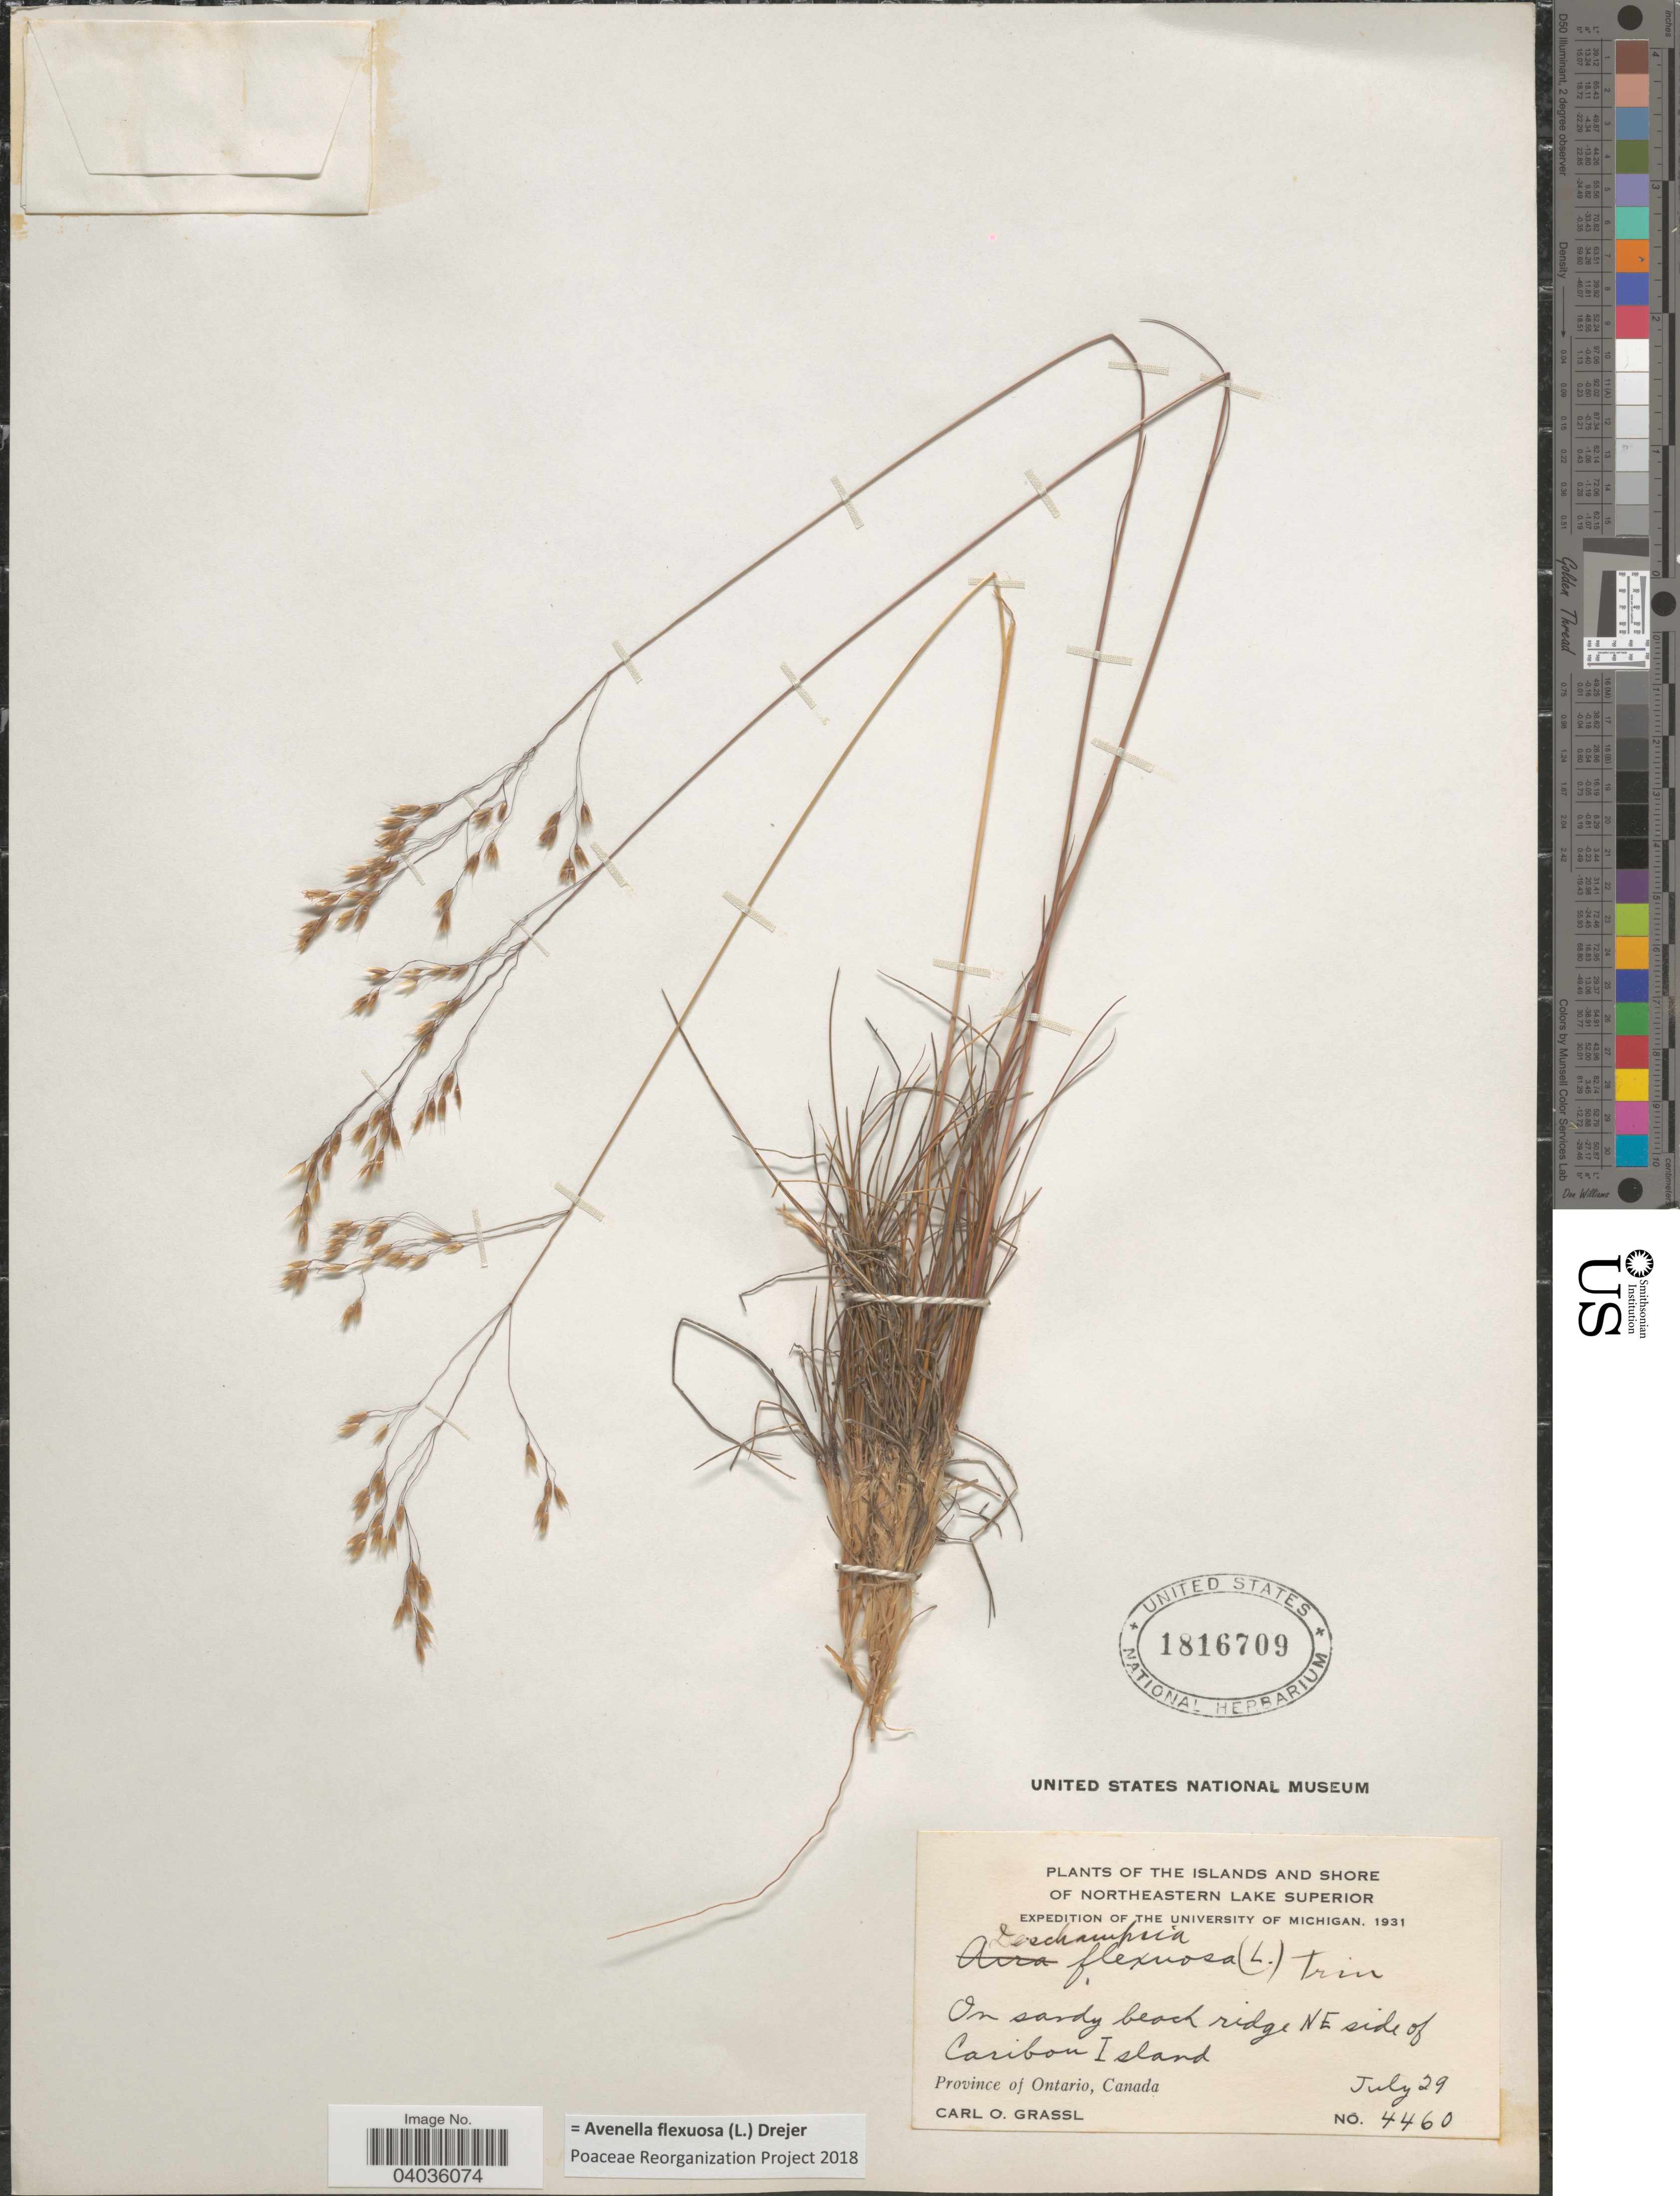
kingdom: Plantae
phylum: Tracheophyta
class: Liliopsida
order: Poales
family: Poaceae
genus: Avenella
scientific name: Avenella flexuosa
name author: (L.) Drejer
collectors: C. Grassl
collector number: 4460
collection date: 1931-07-29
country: Canada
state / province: Ontario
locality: Islands and shore of northeastern Lake Superior. On sandy beach ridge NE side of Caribon Island.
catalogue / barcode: US 1816709